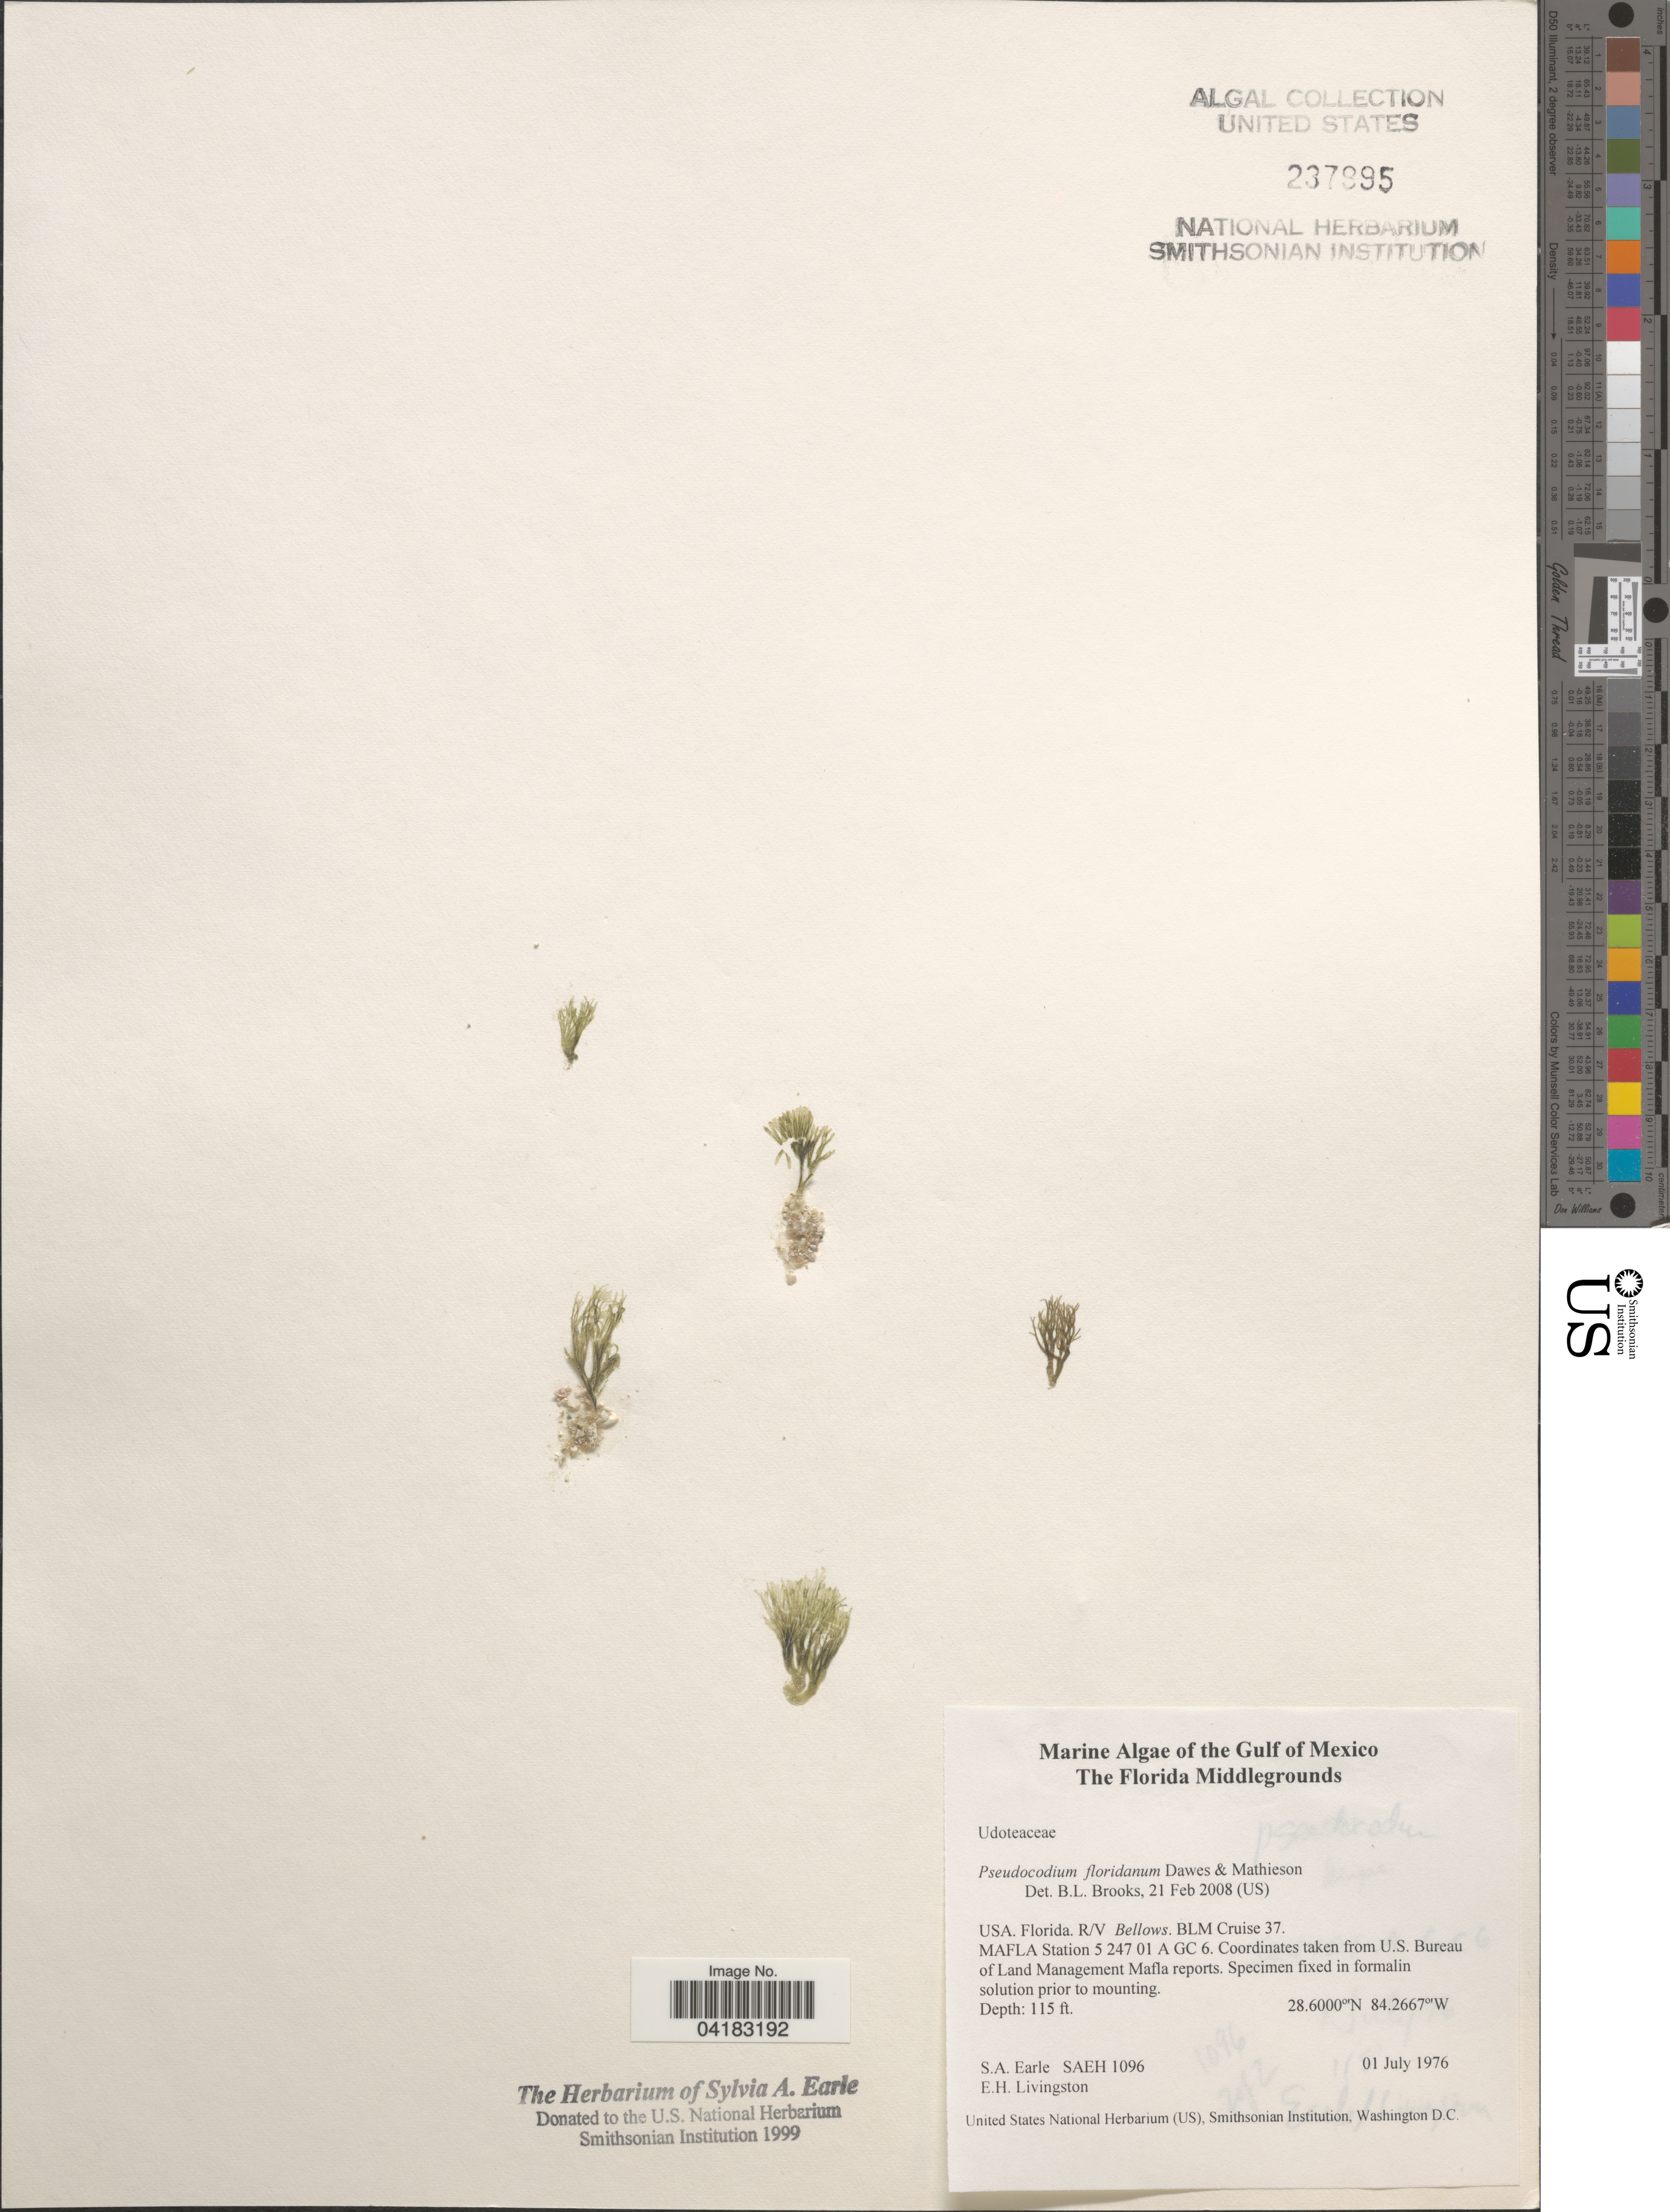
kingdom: Plantae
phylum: Chlorophyta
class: Ulvophyceae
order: Bryopsidales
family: Pseudocodiaceae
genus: Pseudocodium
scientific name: Pseudocodium floridanum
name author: Dawes & A.C. Mathieson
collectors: S. A. Earle & E. Livingston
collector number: SAEH1096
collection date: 1976-07-01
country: United States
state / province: Florida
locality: Gulf of Mexico. The Florida Middlegrounds. R/V Bellows. BLM Cruise 37. MAFLA Station 5 247 01 A GC 6.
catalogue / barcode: US 237995